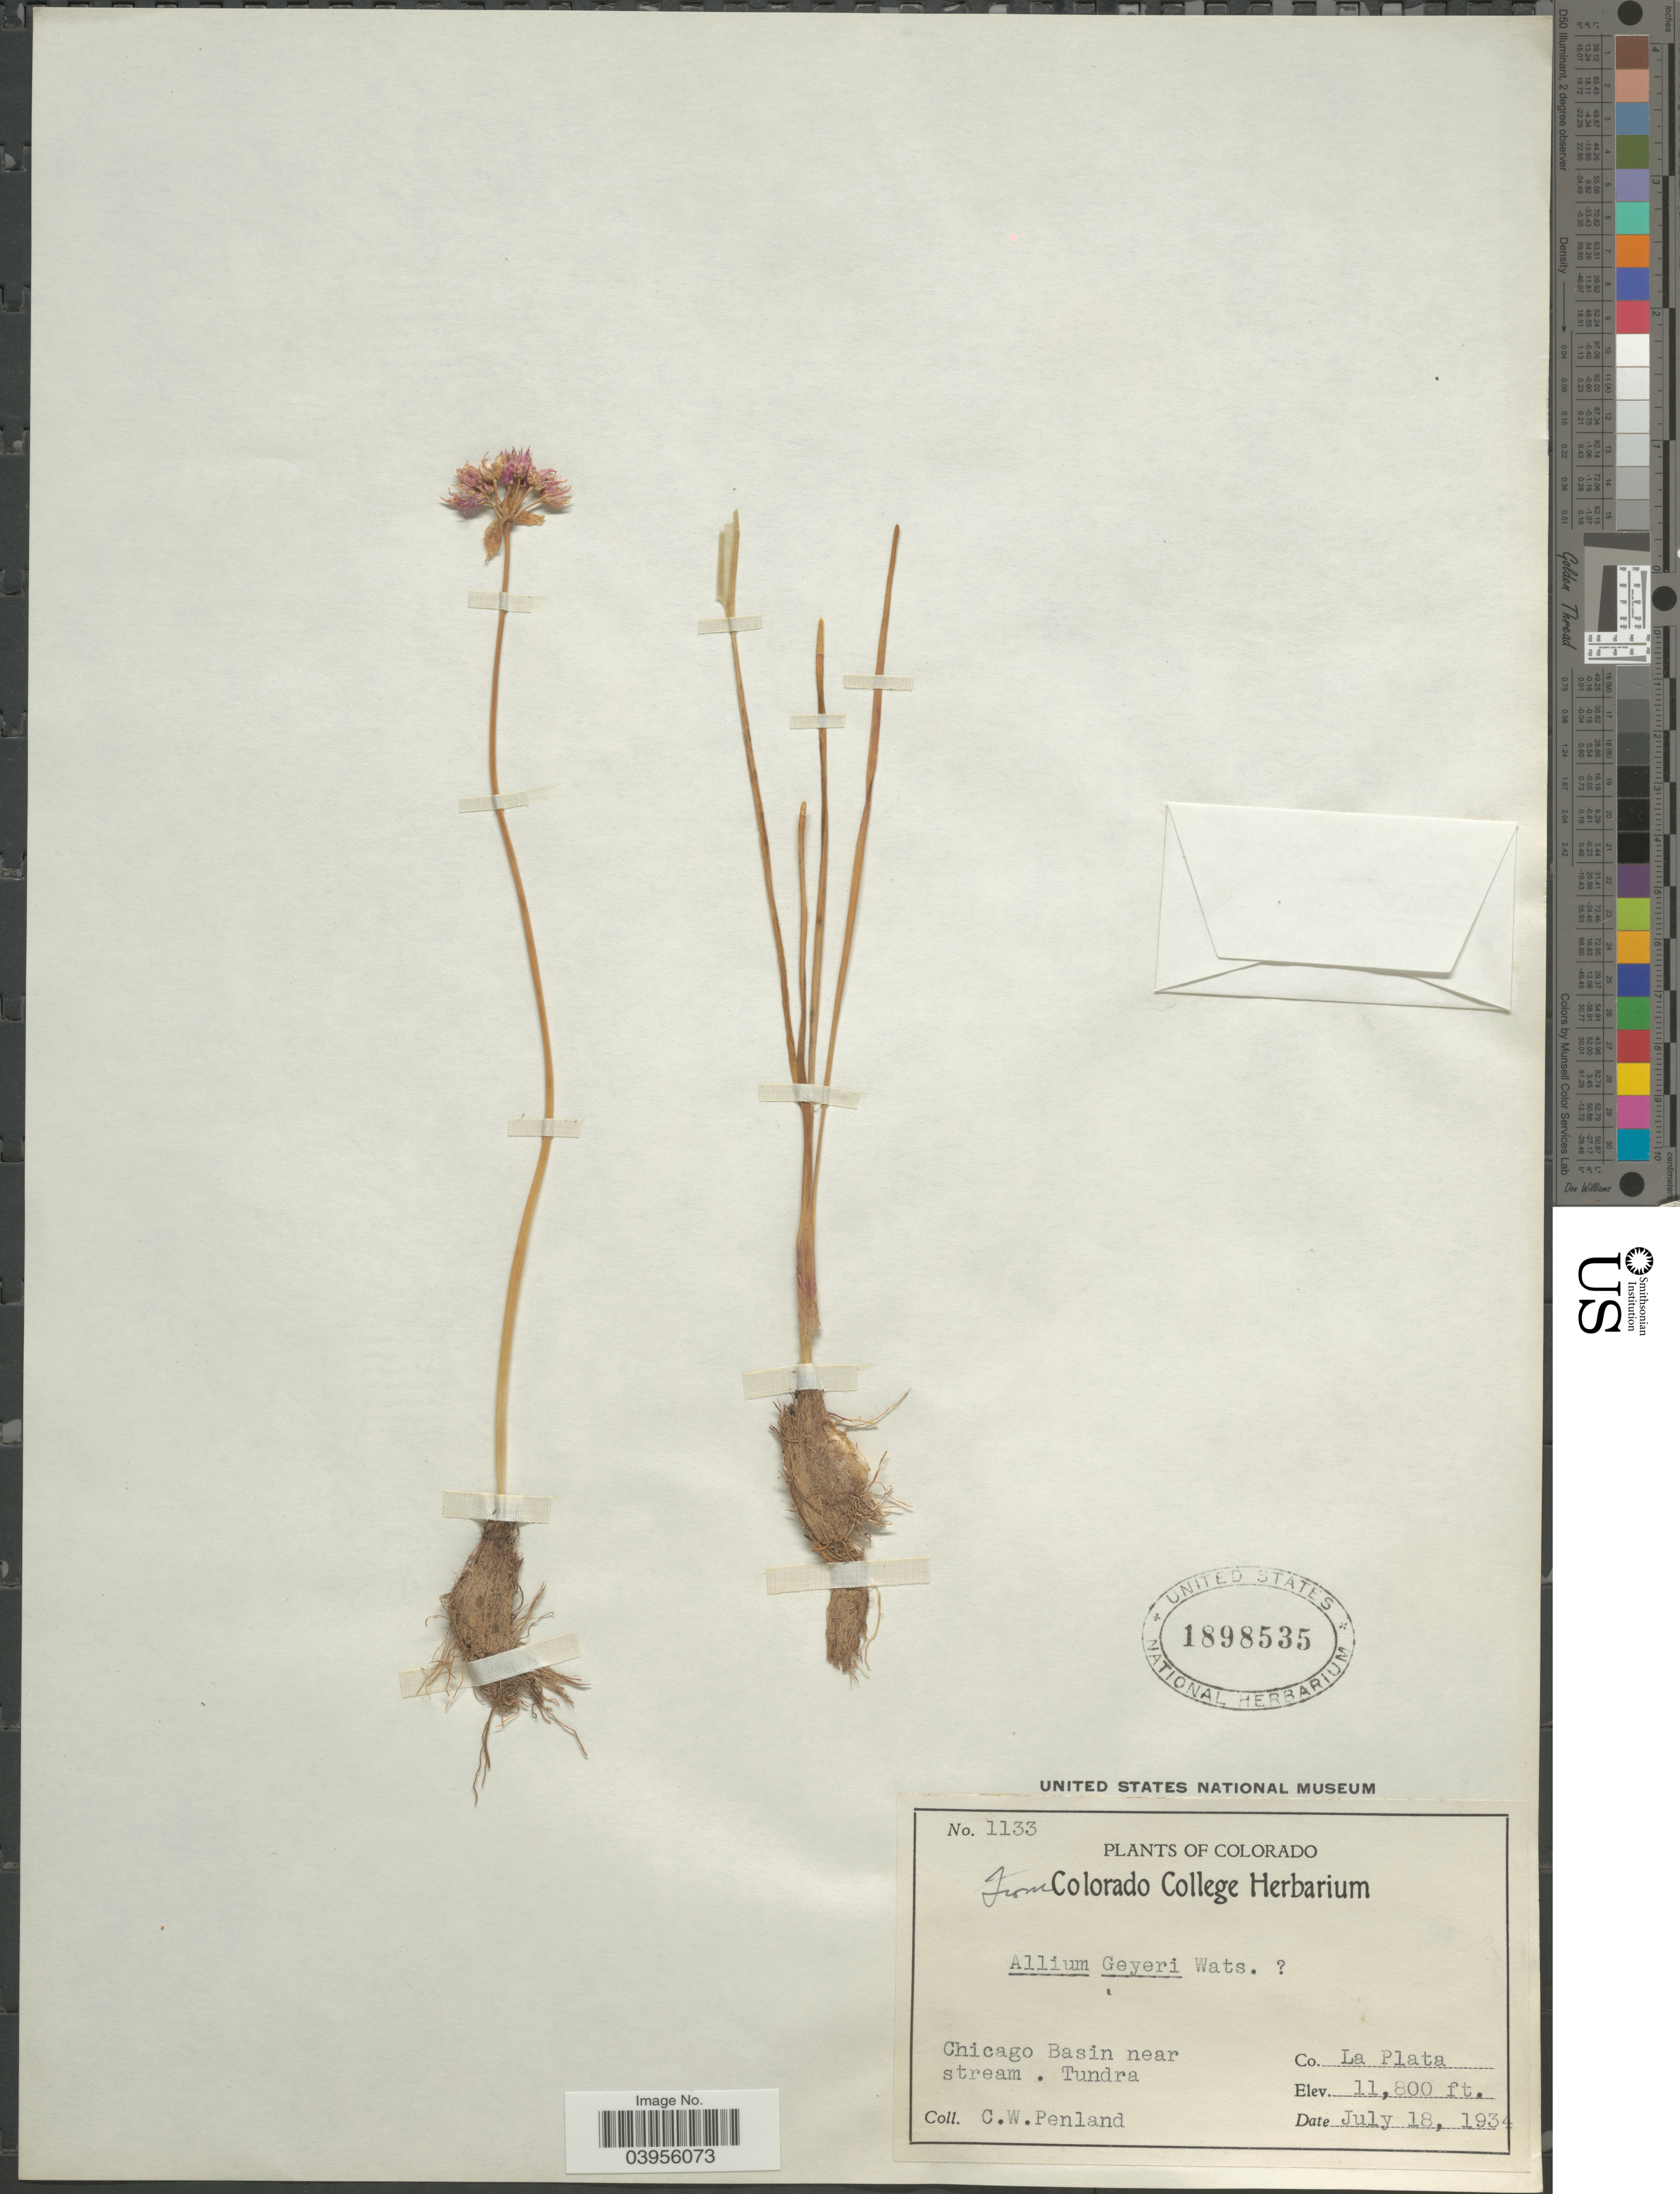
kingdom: Plantae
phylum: Tracheophyta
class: Liliopsida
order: Asparagales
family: Amaryllidaceae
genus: Allium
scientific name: Allium geyeri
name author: S. Watson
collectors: C. W. Penland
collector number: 1133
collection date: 1934-07-18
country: United States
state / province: Colorado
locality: Chicago Basin near stream. Tundra. Co. La Plata.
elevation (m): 3597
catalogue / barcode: US 1898535